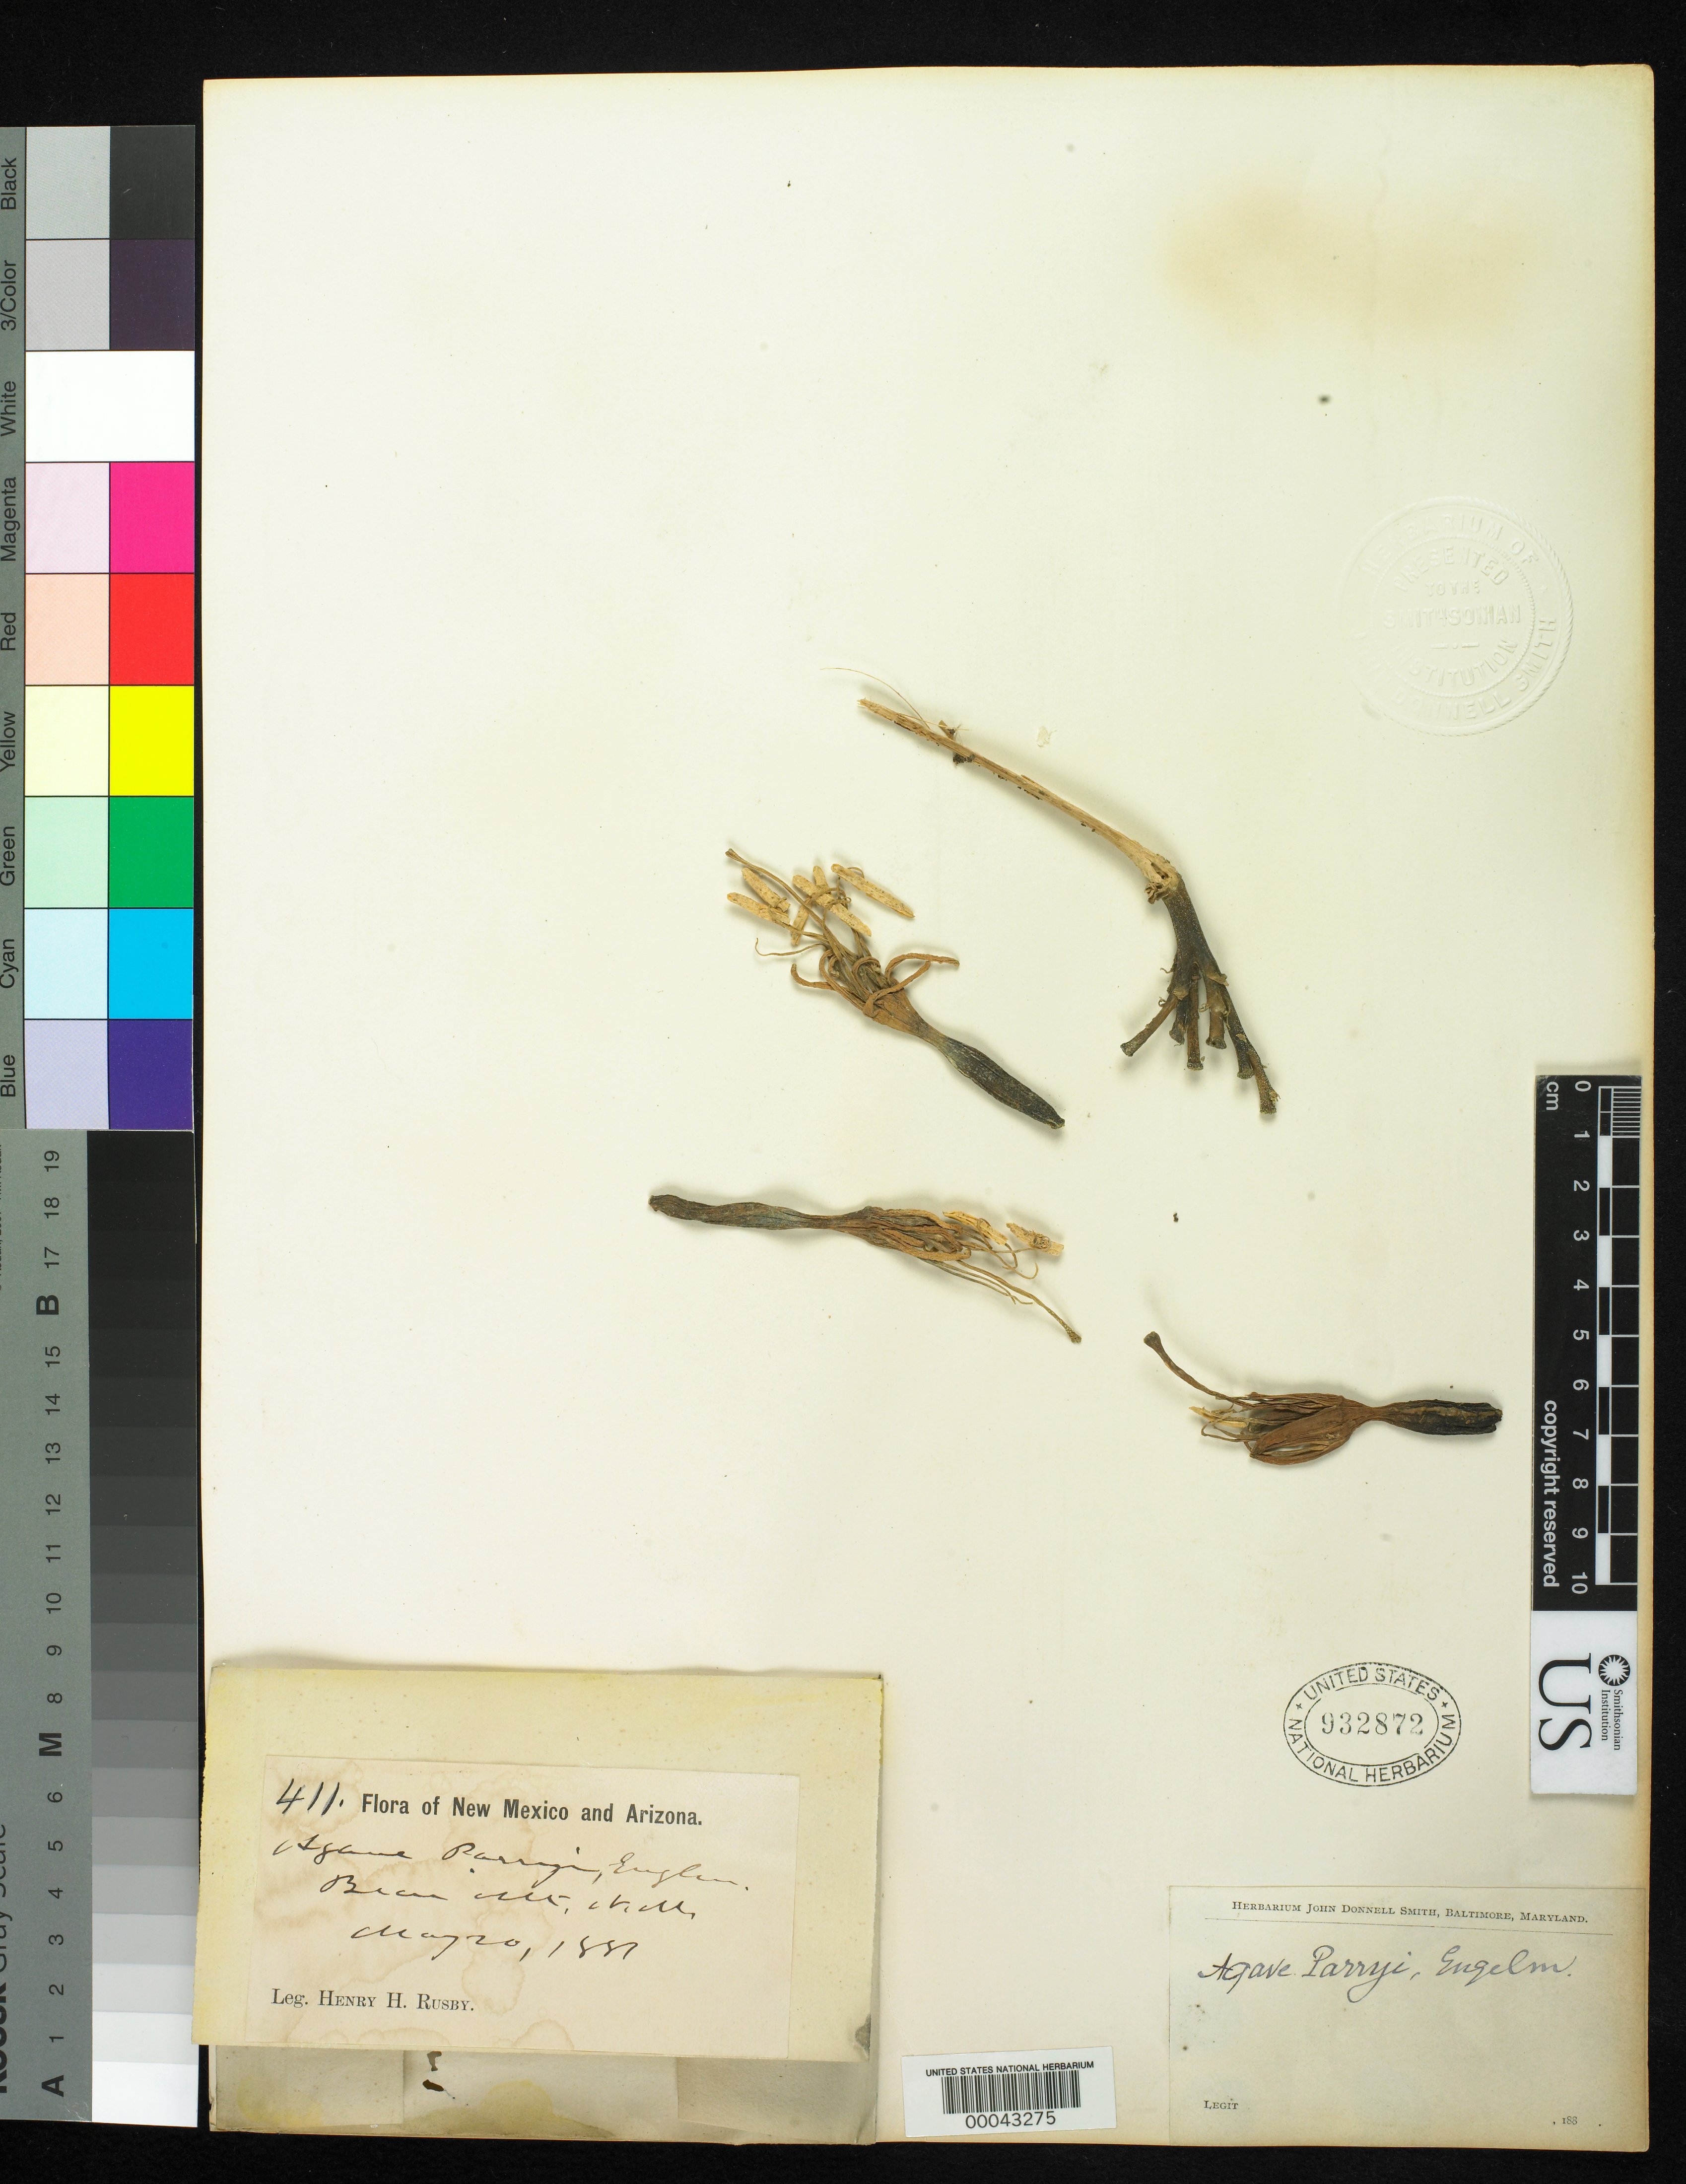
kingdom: Plantae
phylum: Tracheophyta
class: Liliopsida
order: Asparagales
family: Asparagaceae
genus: Agave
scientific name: Agave parryi var. couesii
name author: (Engelm. ex Trel.) Kearney & Peebles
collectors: H. H. Rusby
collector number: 411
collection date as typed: May 1881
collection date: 1881-05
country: United States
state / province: New Mexico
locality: Bear mts.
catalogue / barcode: US 932872